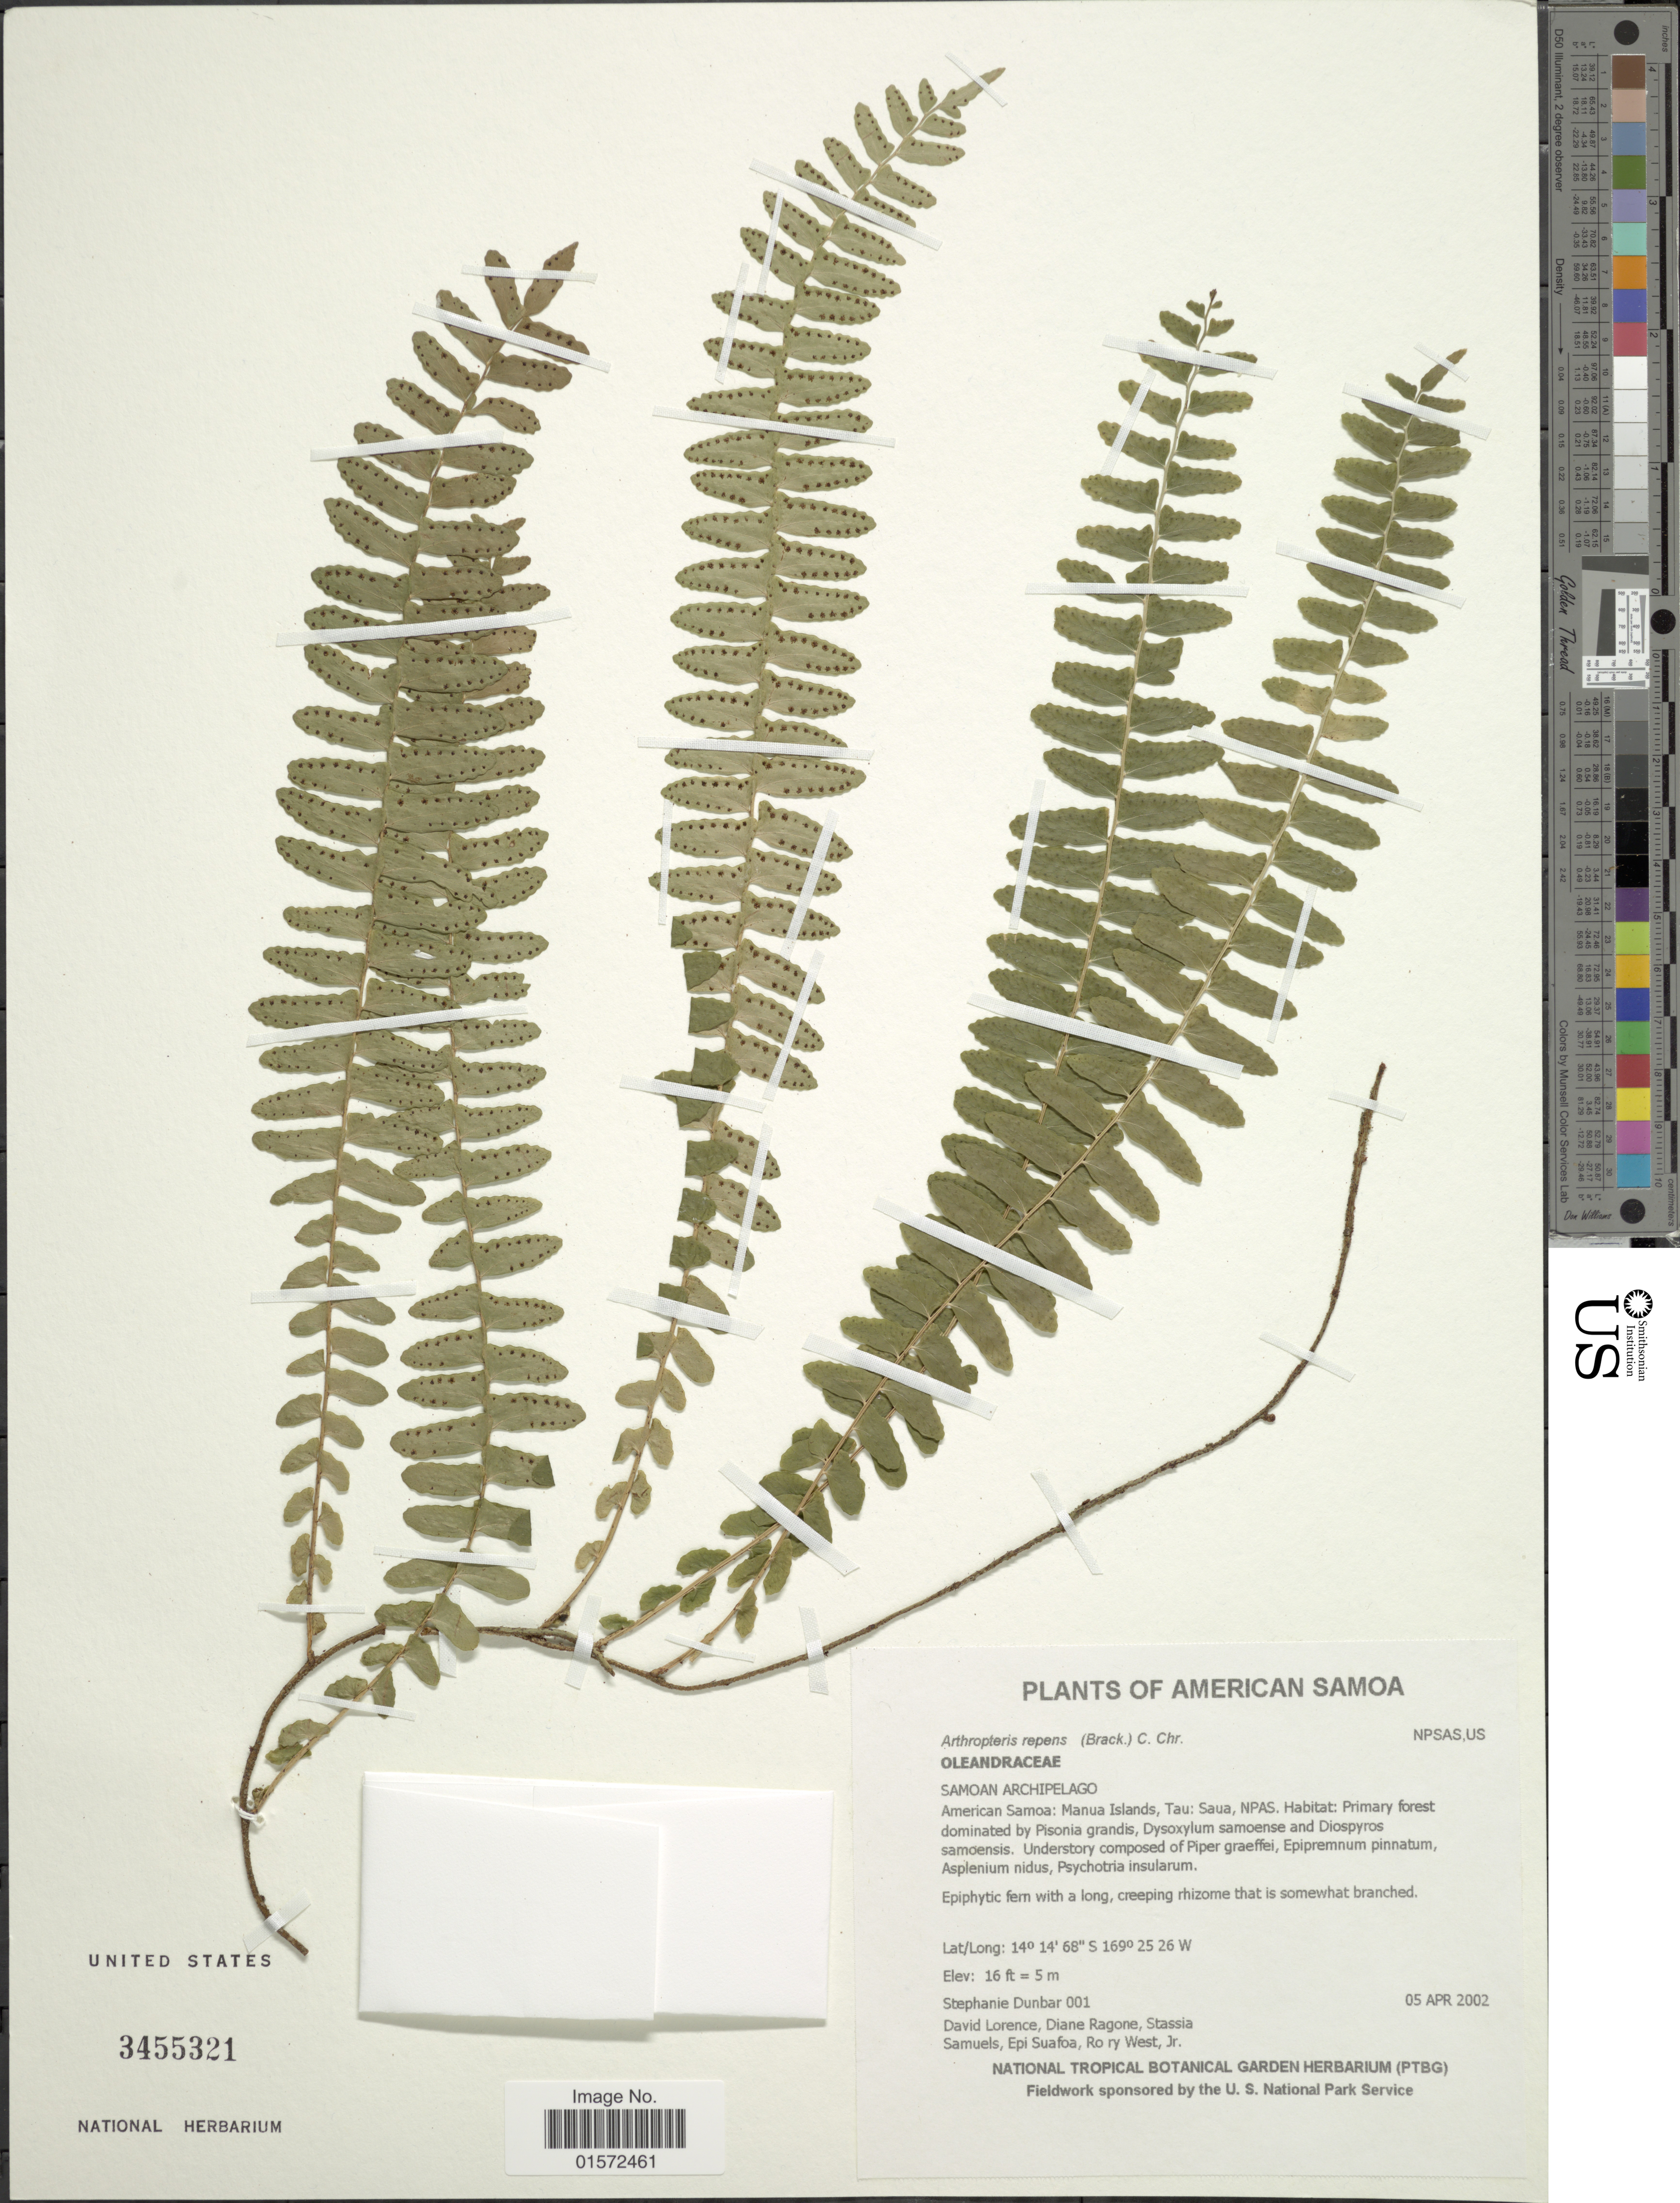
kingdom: Plantae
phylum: Tracheophyta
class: Polypodiopsida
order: Polypodiales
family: Tectariaceae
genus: Arthropteris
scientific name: Arthropteris repens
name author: (Brack.) C. Chr.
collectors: S. Dunbar, D. Lorence, D. Ragone, S. Samuels & et al.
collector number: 001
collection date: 2002-04-05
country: American Samoa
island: Tau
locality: Samoan Archipelago, American Samoa, Manua islands, Tau:sai.NPAS.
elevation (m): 5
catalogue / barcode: US 3455321